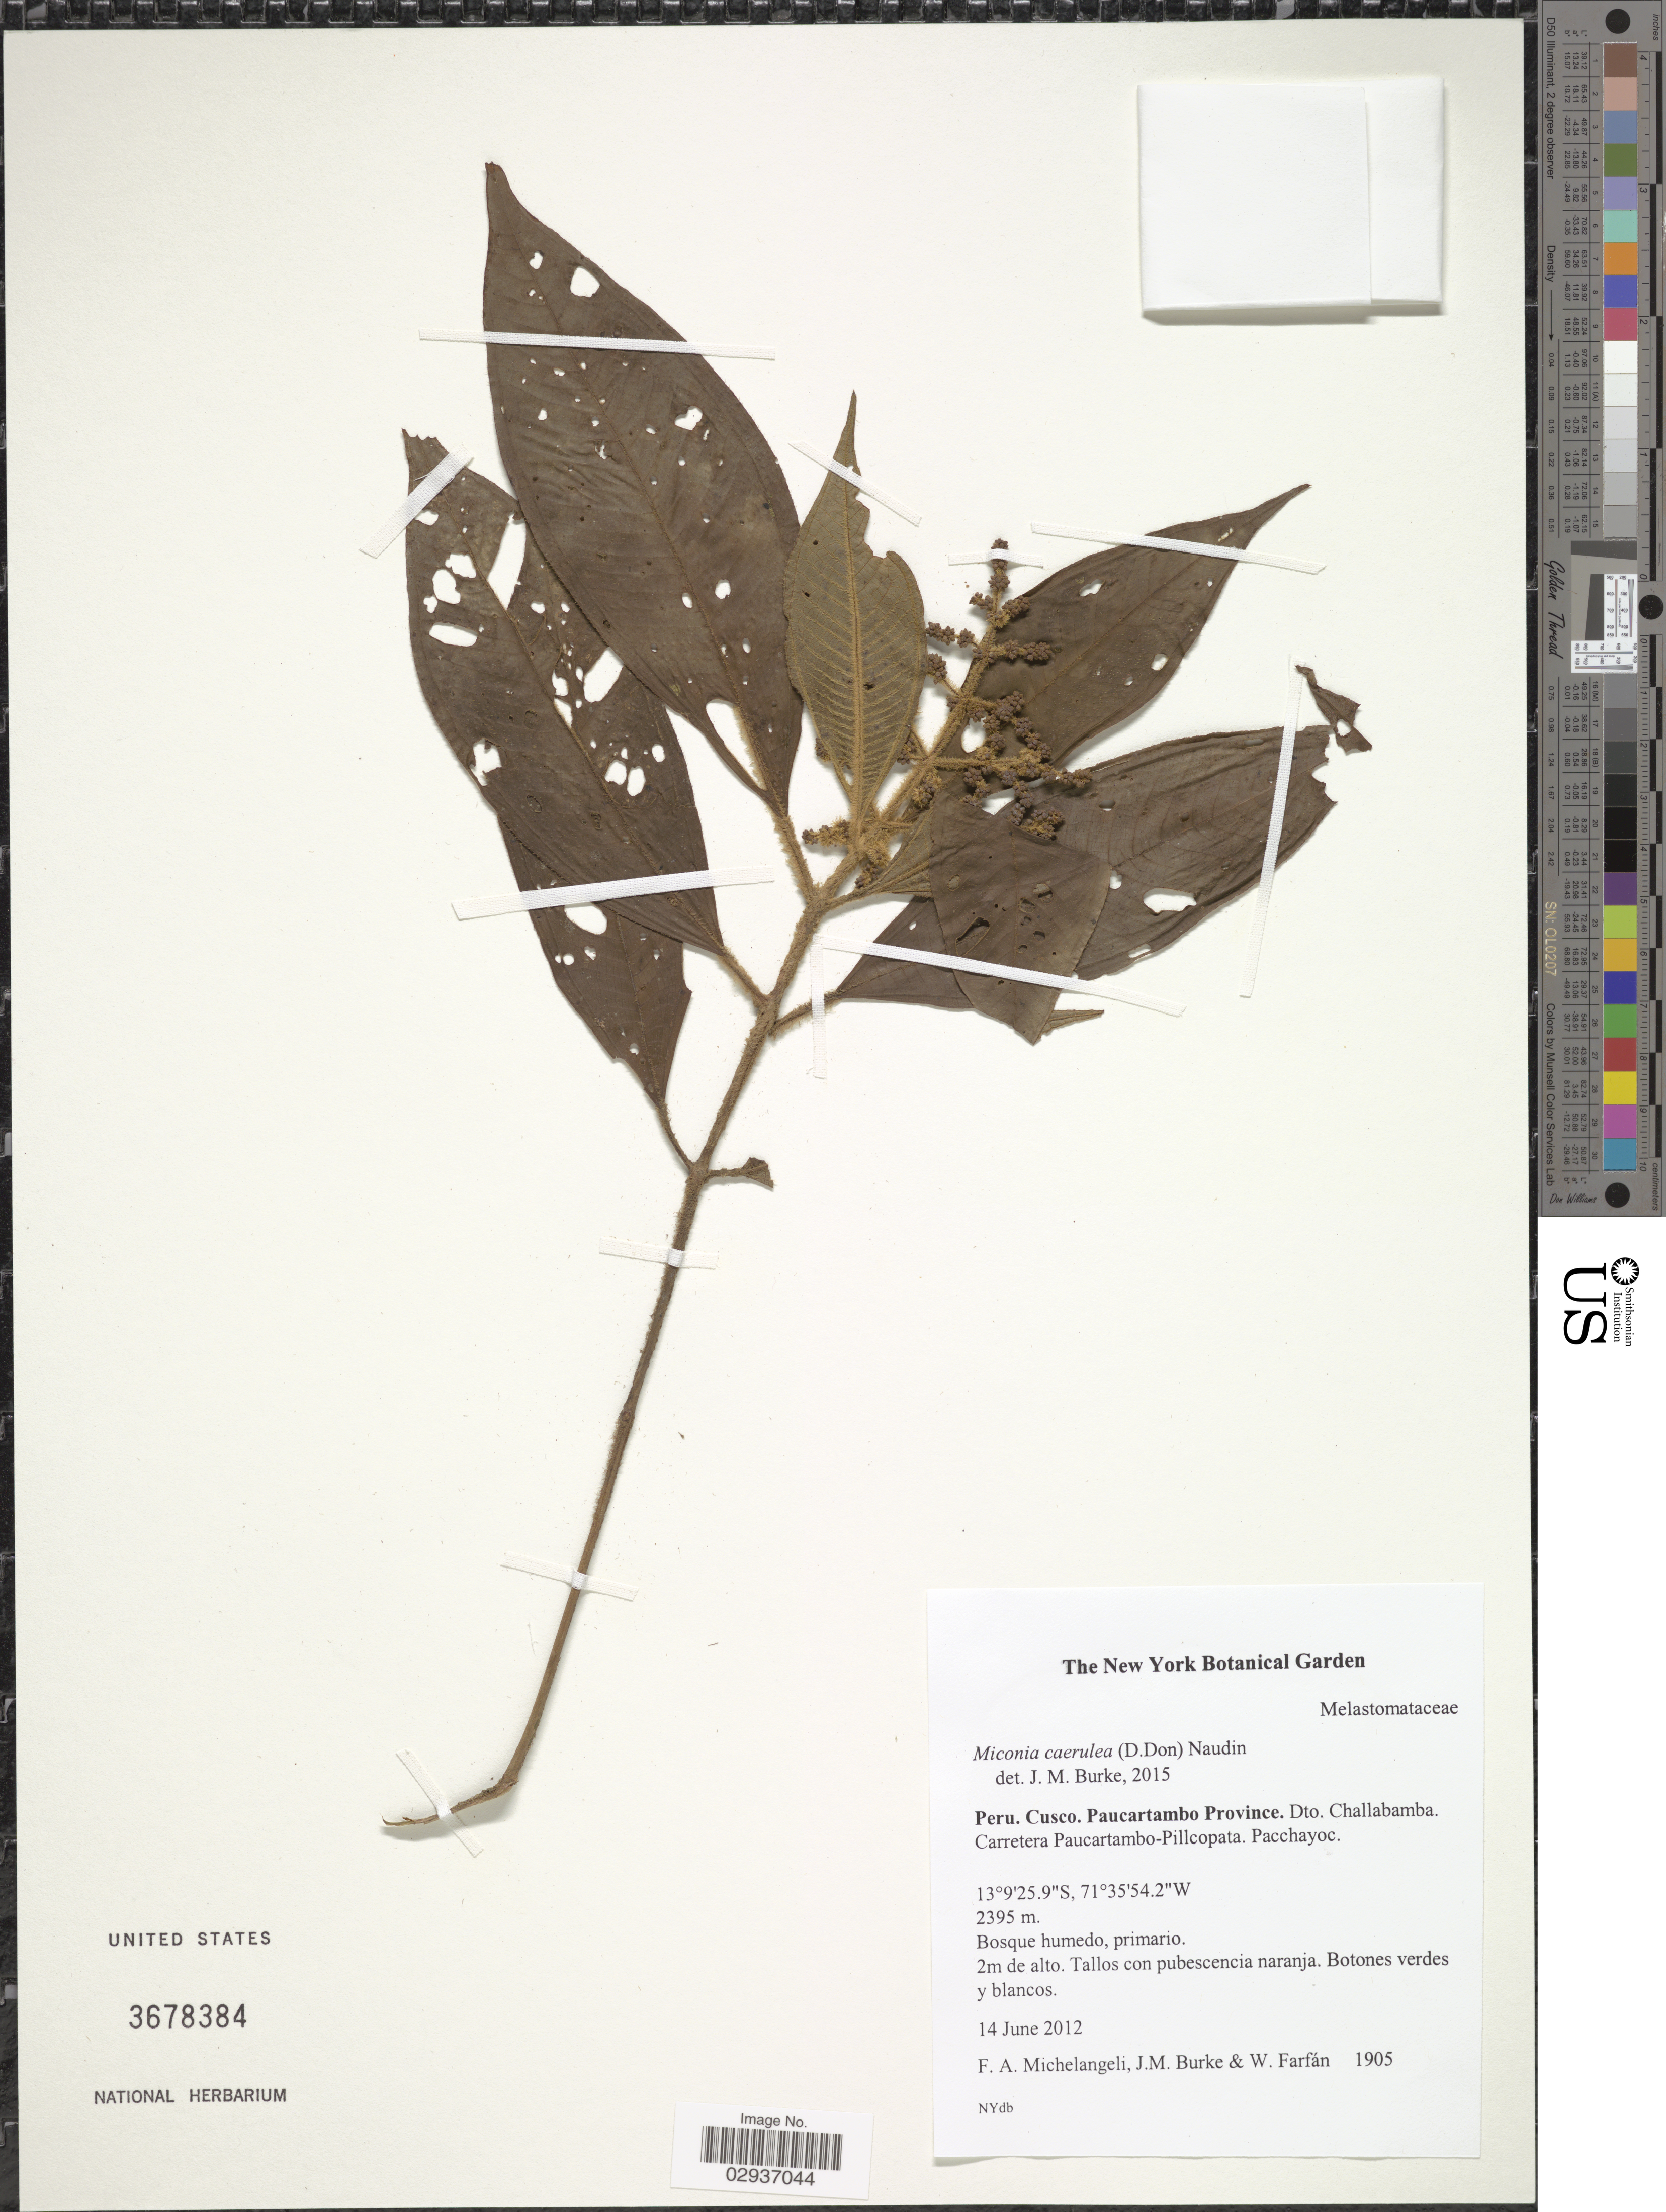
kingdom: Plantae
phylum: Tracheophyta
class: Magnoliopsida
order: Myrtales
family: Melastomataceae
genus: Miconia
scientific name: Miconia caerulea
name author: (D. Don) Naudin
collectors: F. A. Michelangeli, Jac. M. Burke & W. Farfán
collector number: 1905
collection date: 2012-06-14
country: Peru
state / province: Cusco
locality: Peru.Cusco. Paucartambo Province. Dto. Challabamba. Carretera Paucartambo-Pillcopata.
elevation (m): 2395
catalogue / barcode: US 3678384